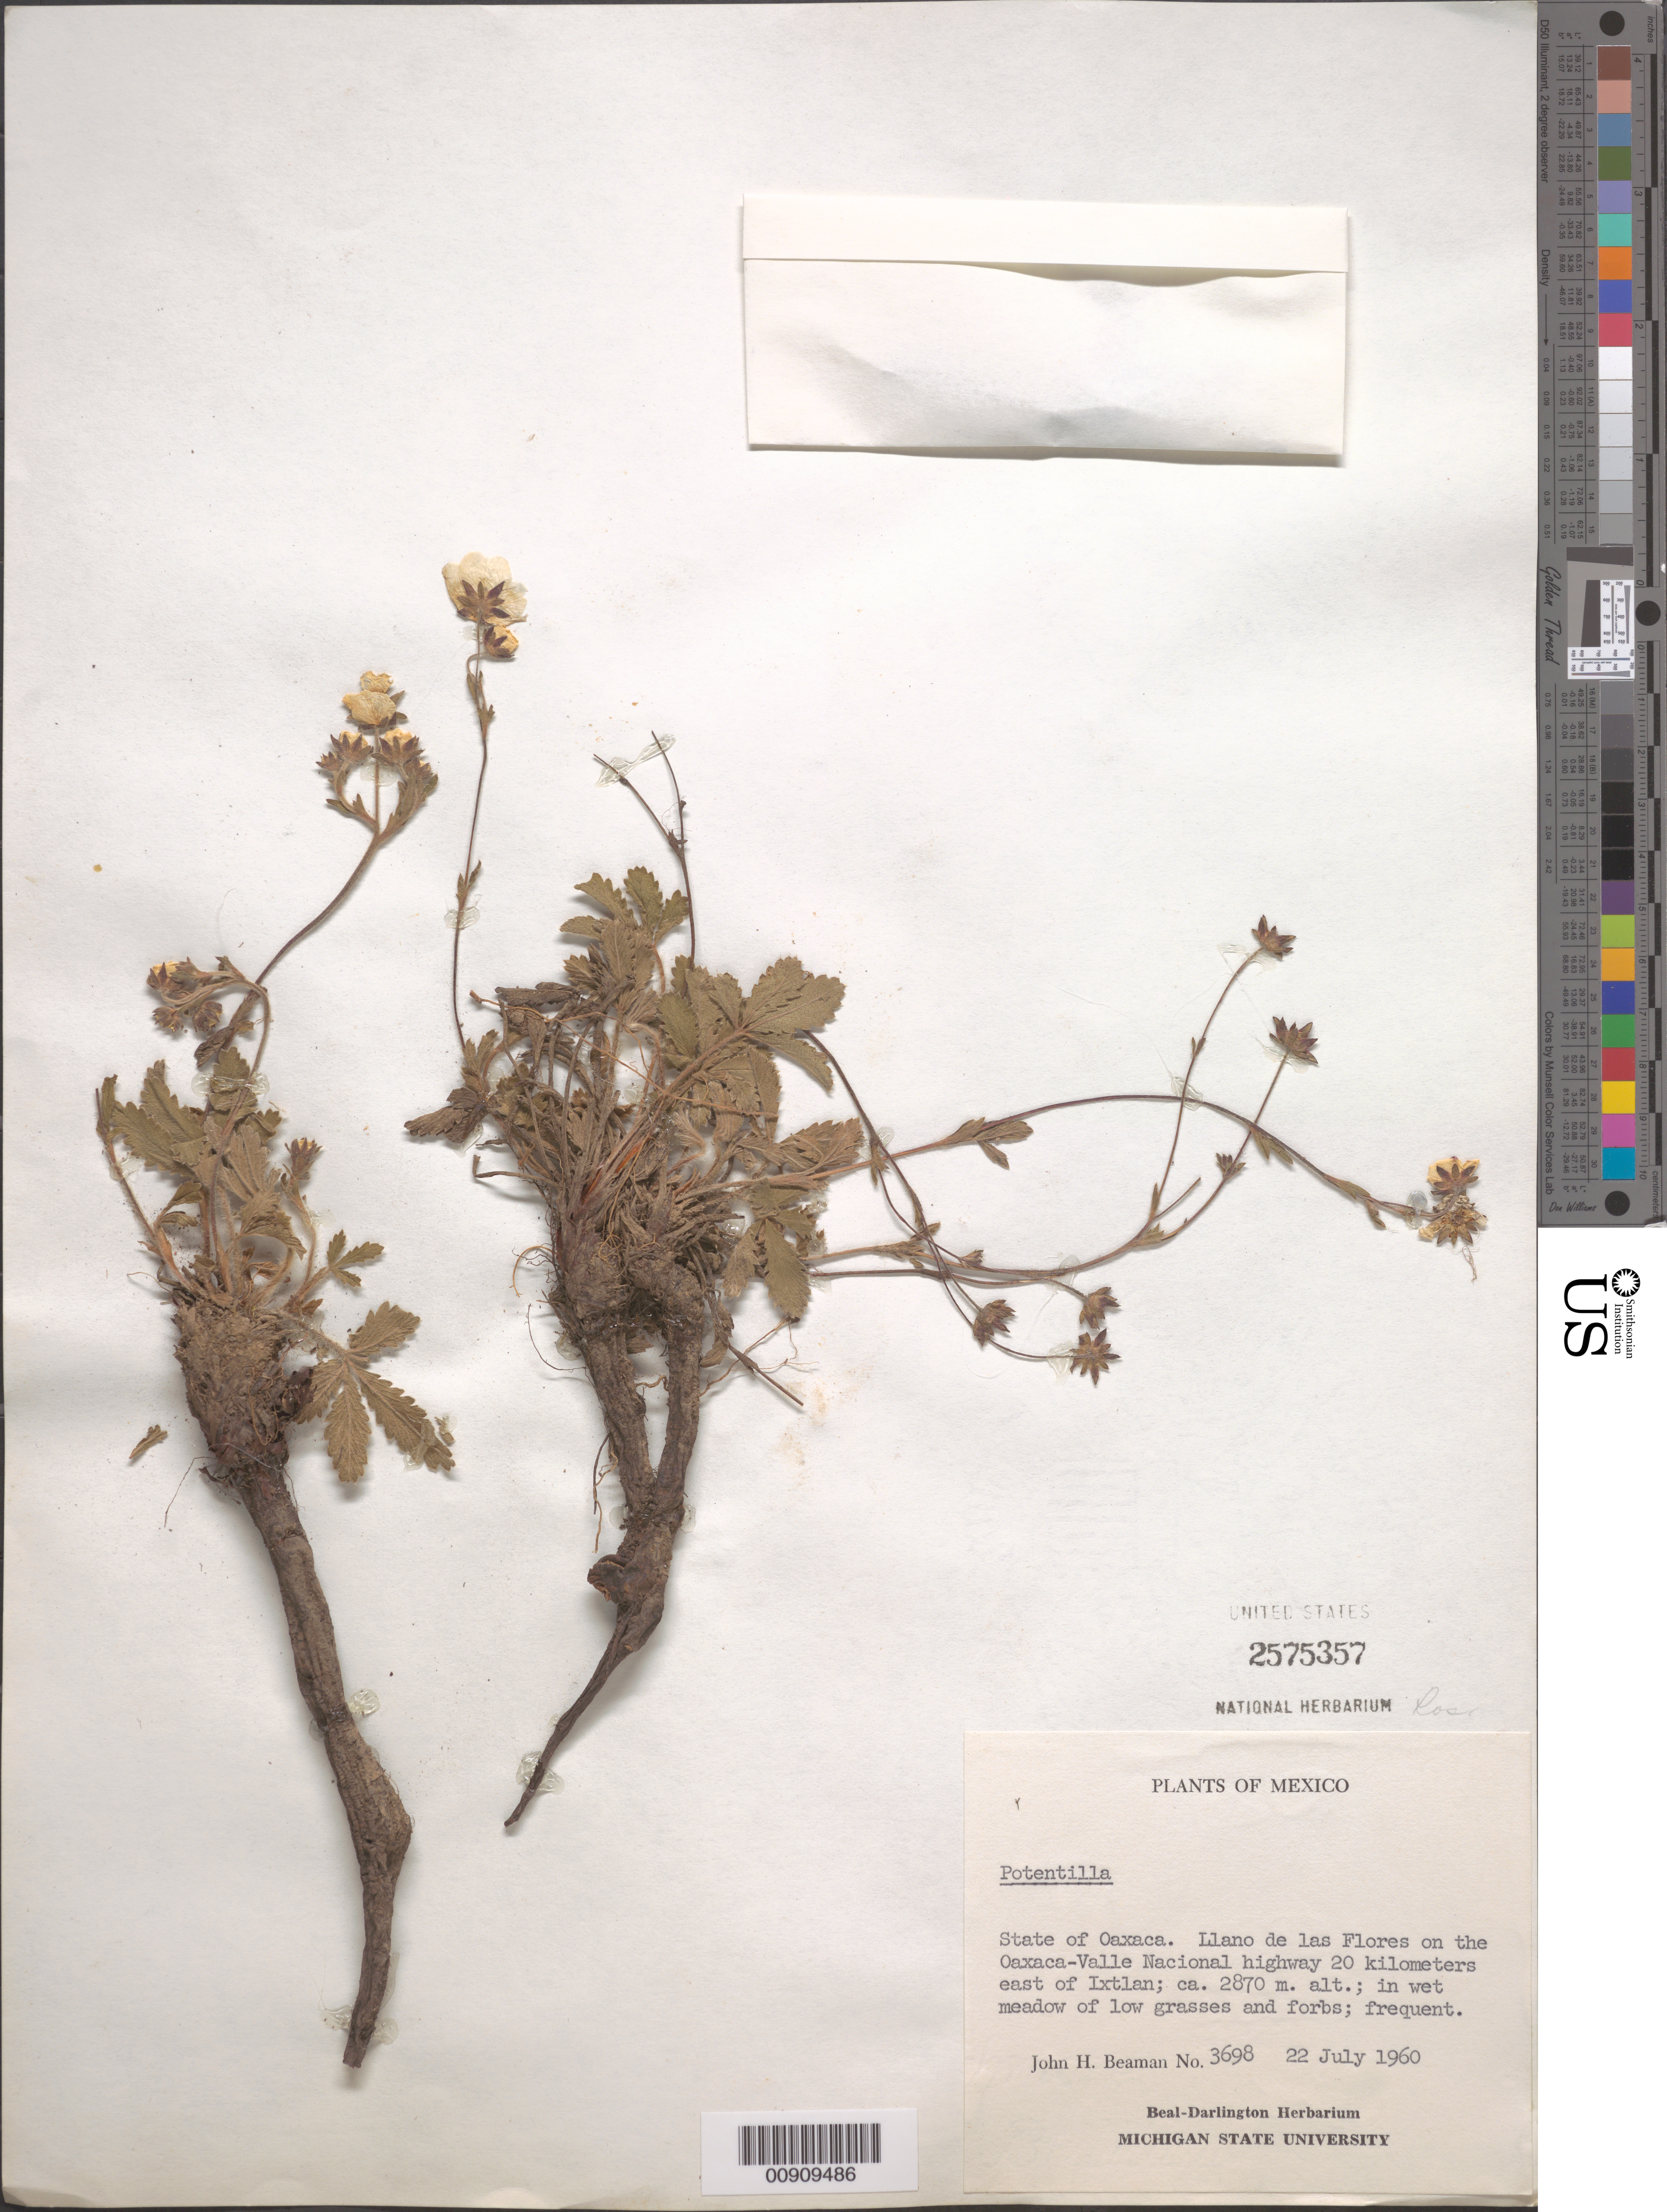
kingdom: Plantae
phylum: Tracheophyta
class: Magnoliopsida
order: Rosales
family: Rosaceae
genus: Potentilla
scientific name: Potentilla sp.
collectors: J. H. Beaman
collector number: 3698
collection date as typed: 22 Jul 1960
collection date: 1960-07-22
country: Mexico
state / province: Oaxaca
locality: State of Oaxaca. Llano de las Flores on the Oaxaca-Valle Nacional highway 20 kilometers east of Ixtlán.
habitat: In wet meadow of low grasses and forbs.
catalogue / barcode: US 2575357